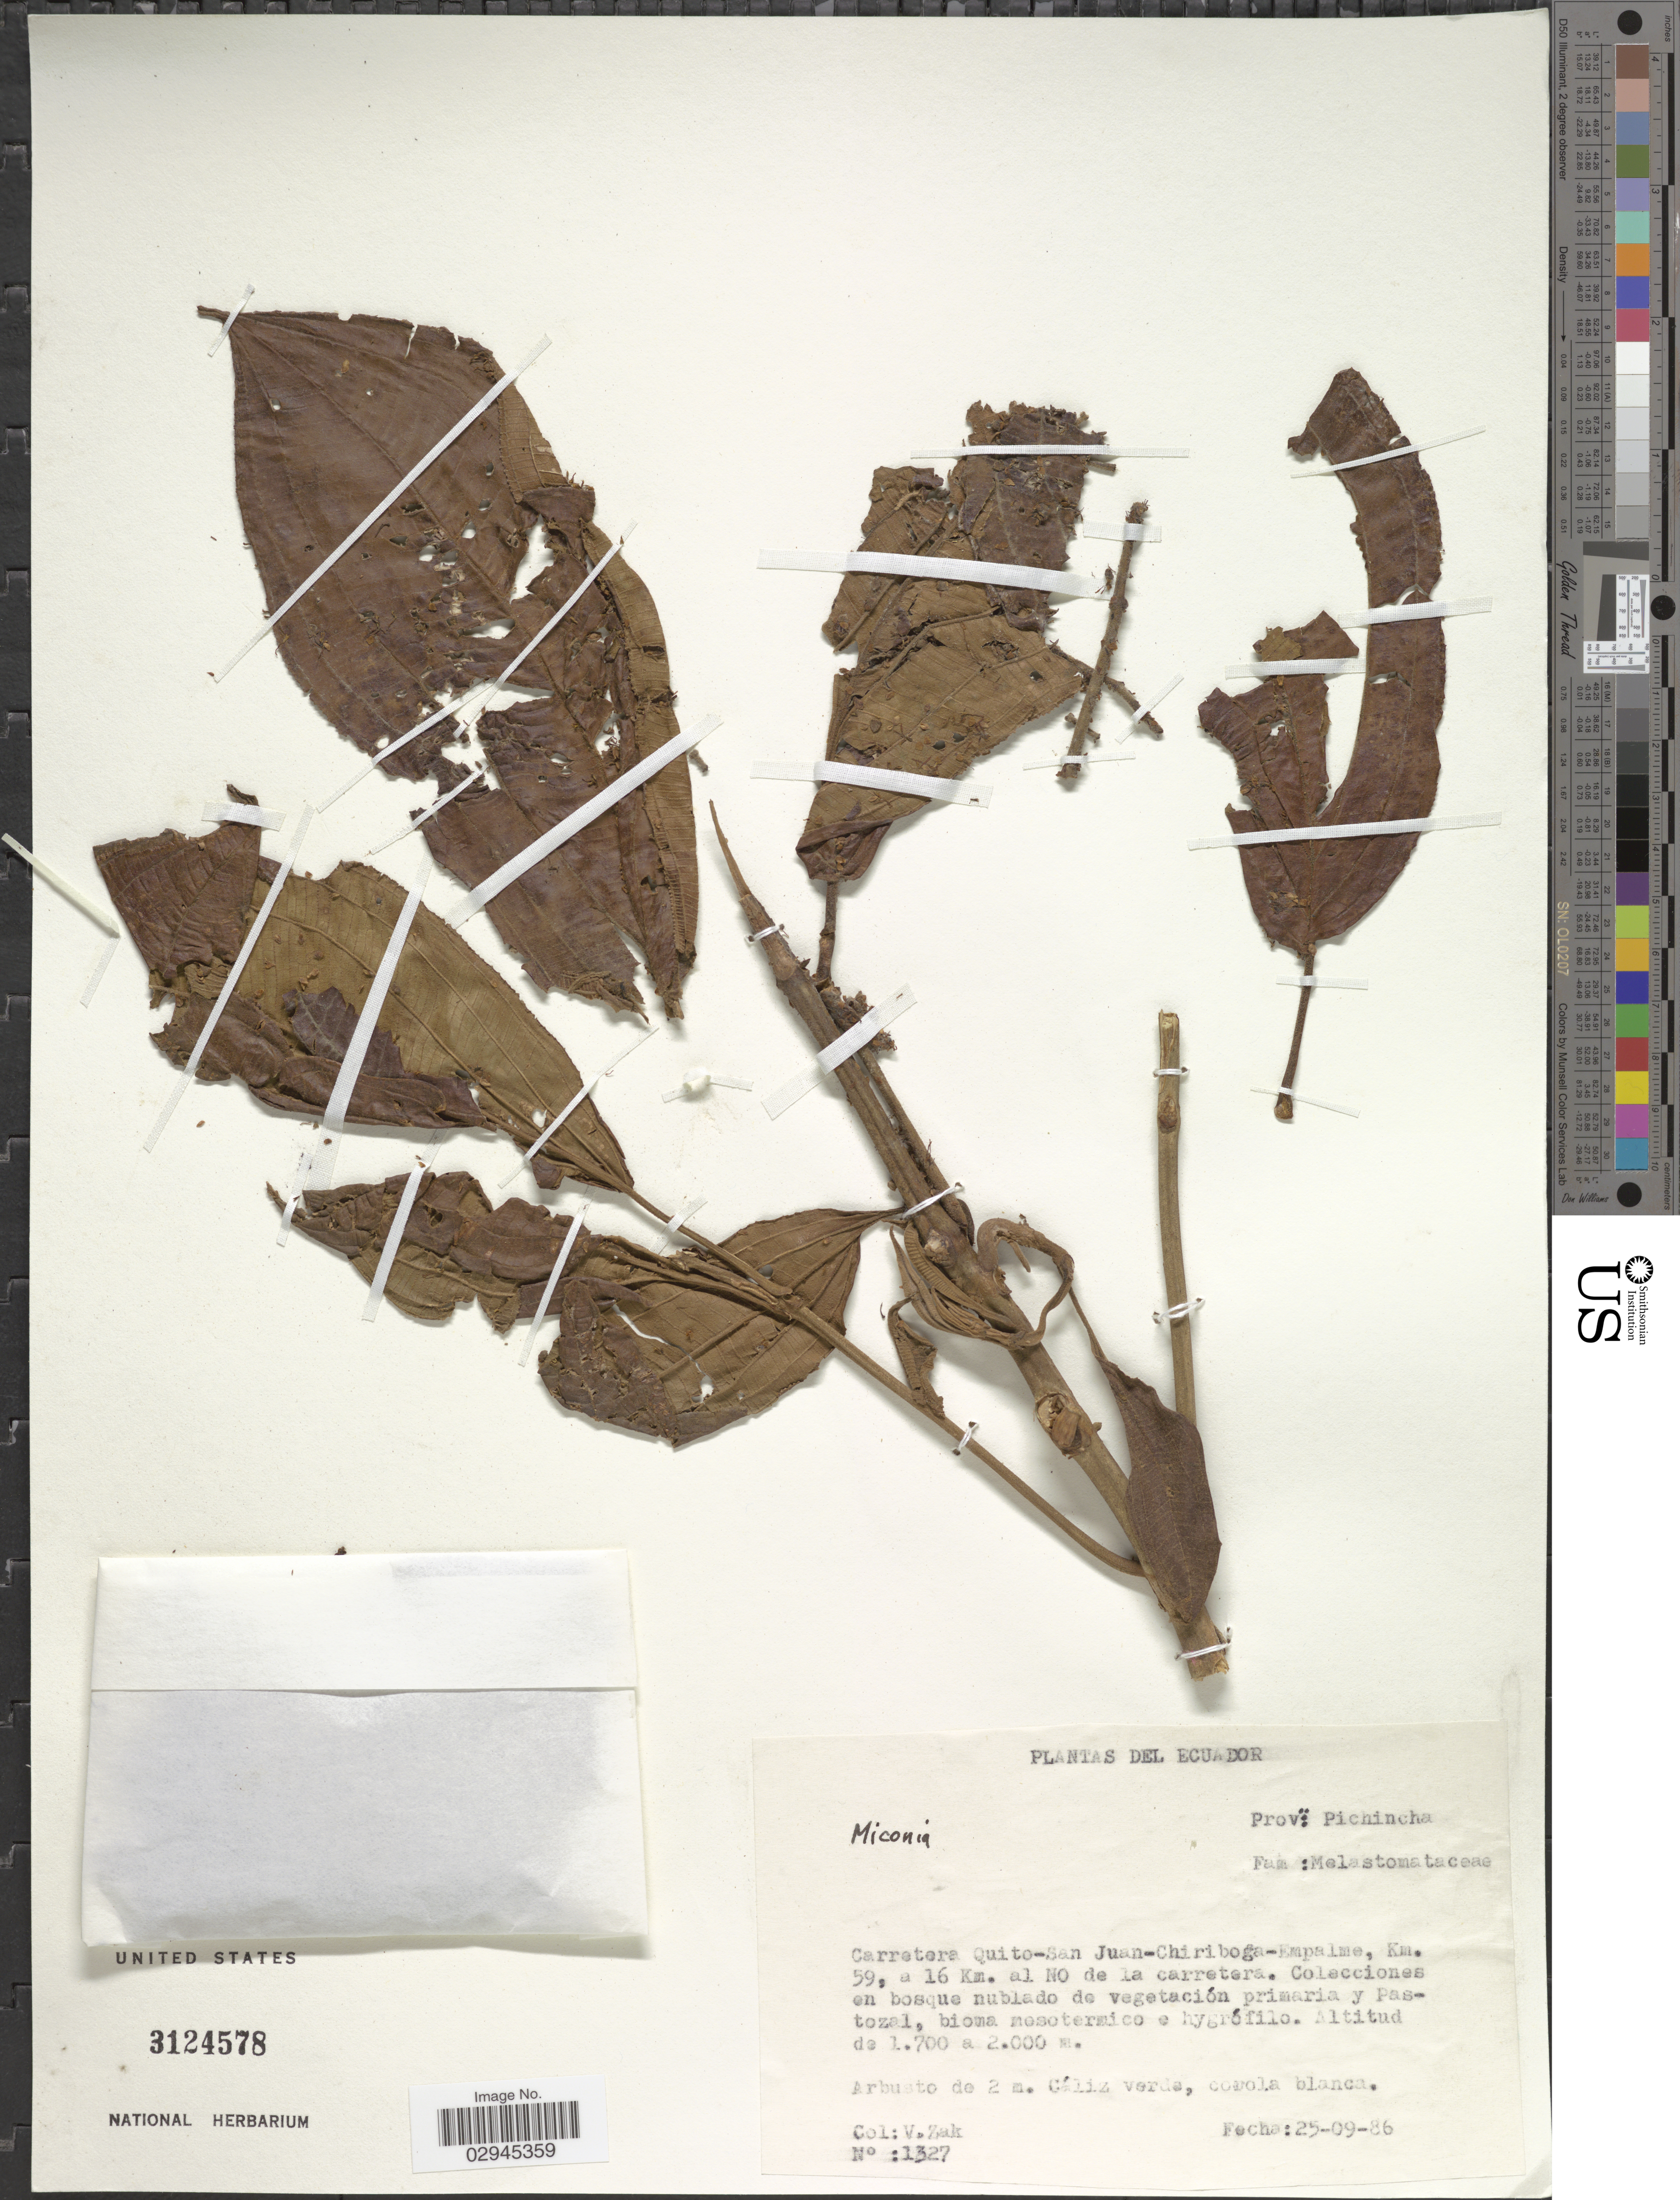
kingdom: Plantae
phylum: Tracheophyta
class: Magnoliopsida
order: Myrtales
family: Melastomataceae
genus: Miconia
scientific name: Miconia sp.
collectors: V. Zak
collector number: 1327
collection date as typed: Transcribed d/m/y: 25/9/86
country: Ecuador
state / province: Pichincha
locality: Carretera Quito-San Juan-Chiriboga-Empalme, Km. 59, a 16 Km. al NO de la carretera.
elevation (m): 1700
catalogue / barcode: US 3124578